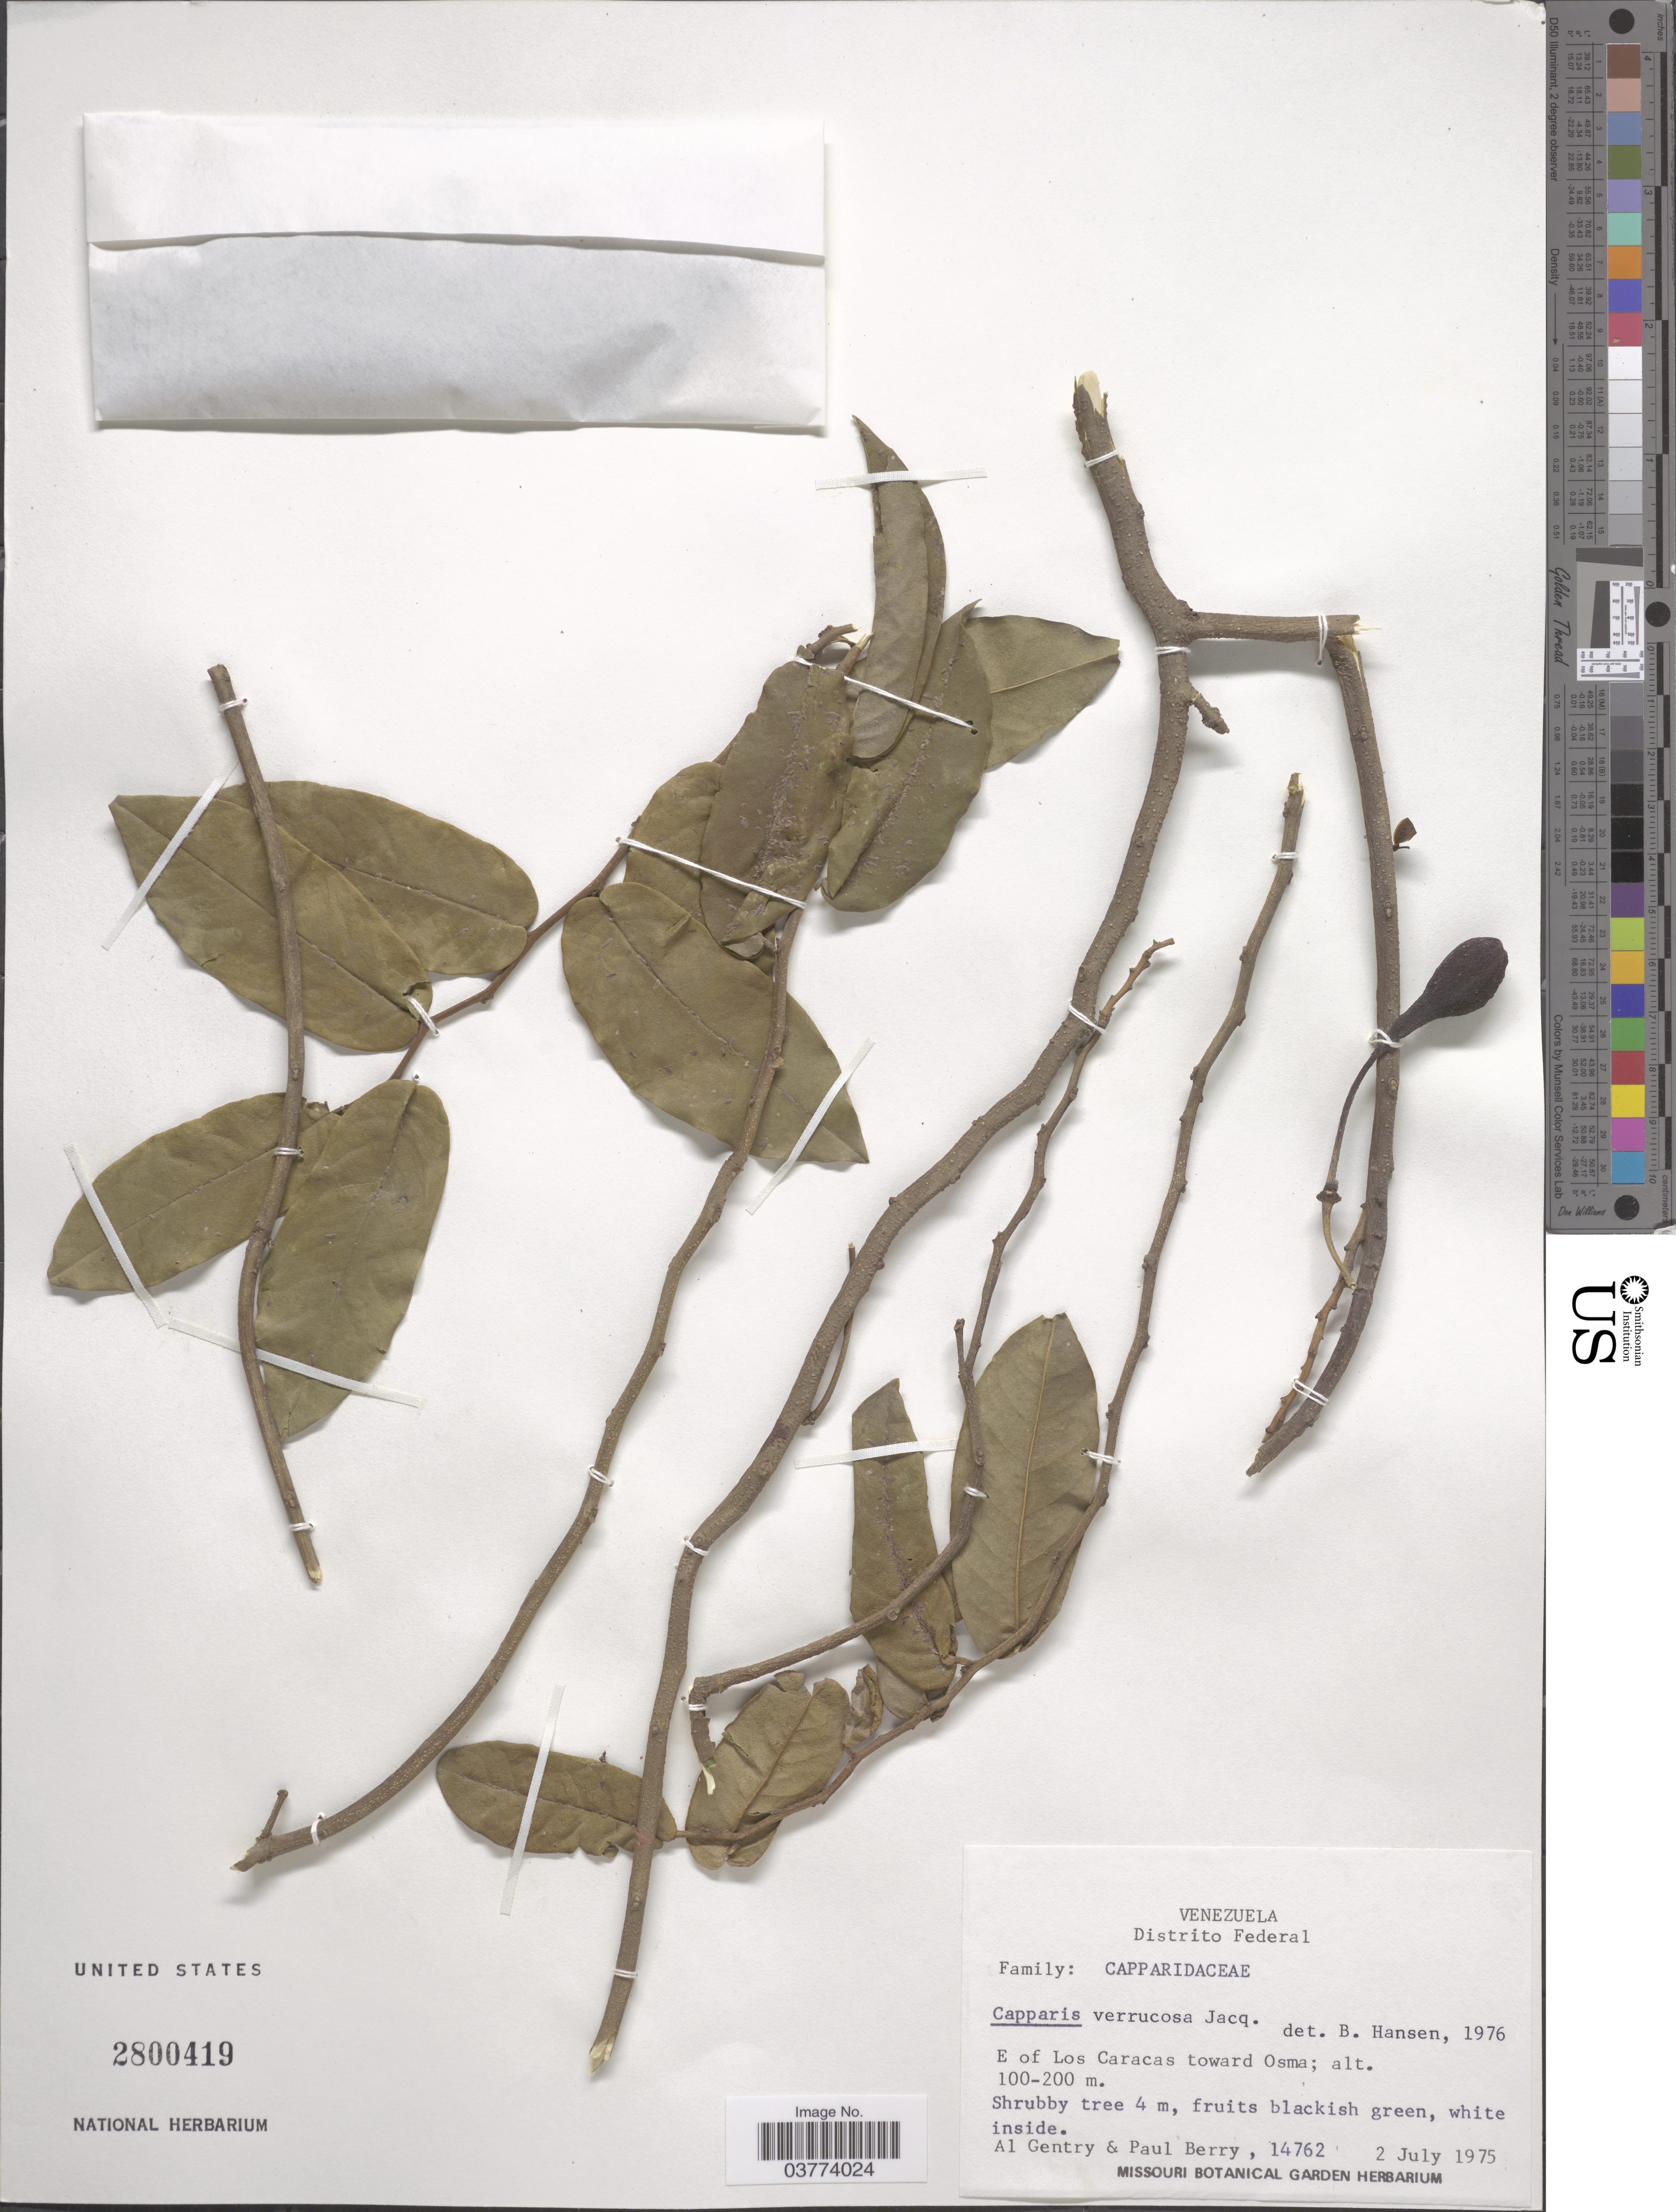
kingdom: Plantae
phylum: Tracheophyta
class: Magnoliopsida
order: Brassicales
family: Capparaceae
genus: Cynophalla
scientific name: Cynophalla verrucosa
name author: (Jacq.) J. Presl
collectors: A. H. Gentry & P. Berry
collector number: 14762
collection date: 1975-07-02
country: Venezuela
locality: Distrito Federal. E of Los Caracas toward Osma.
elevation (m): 100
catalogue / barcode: US 2800419